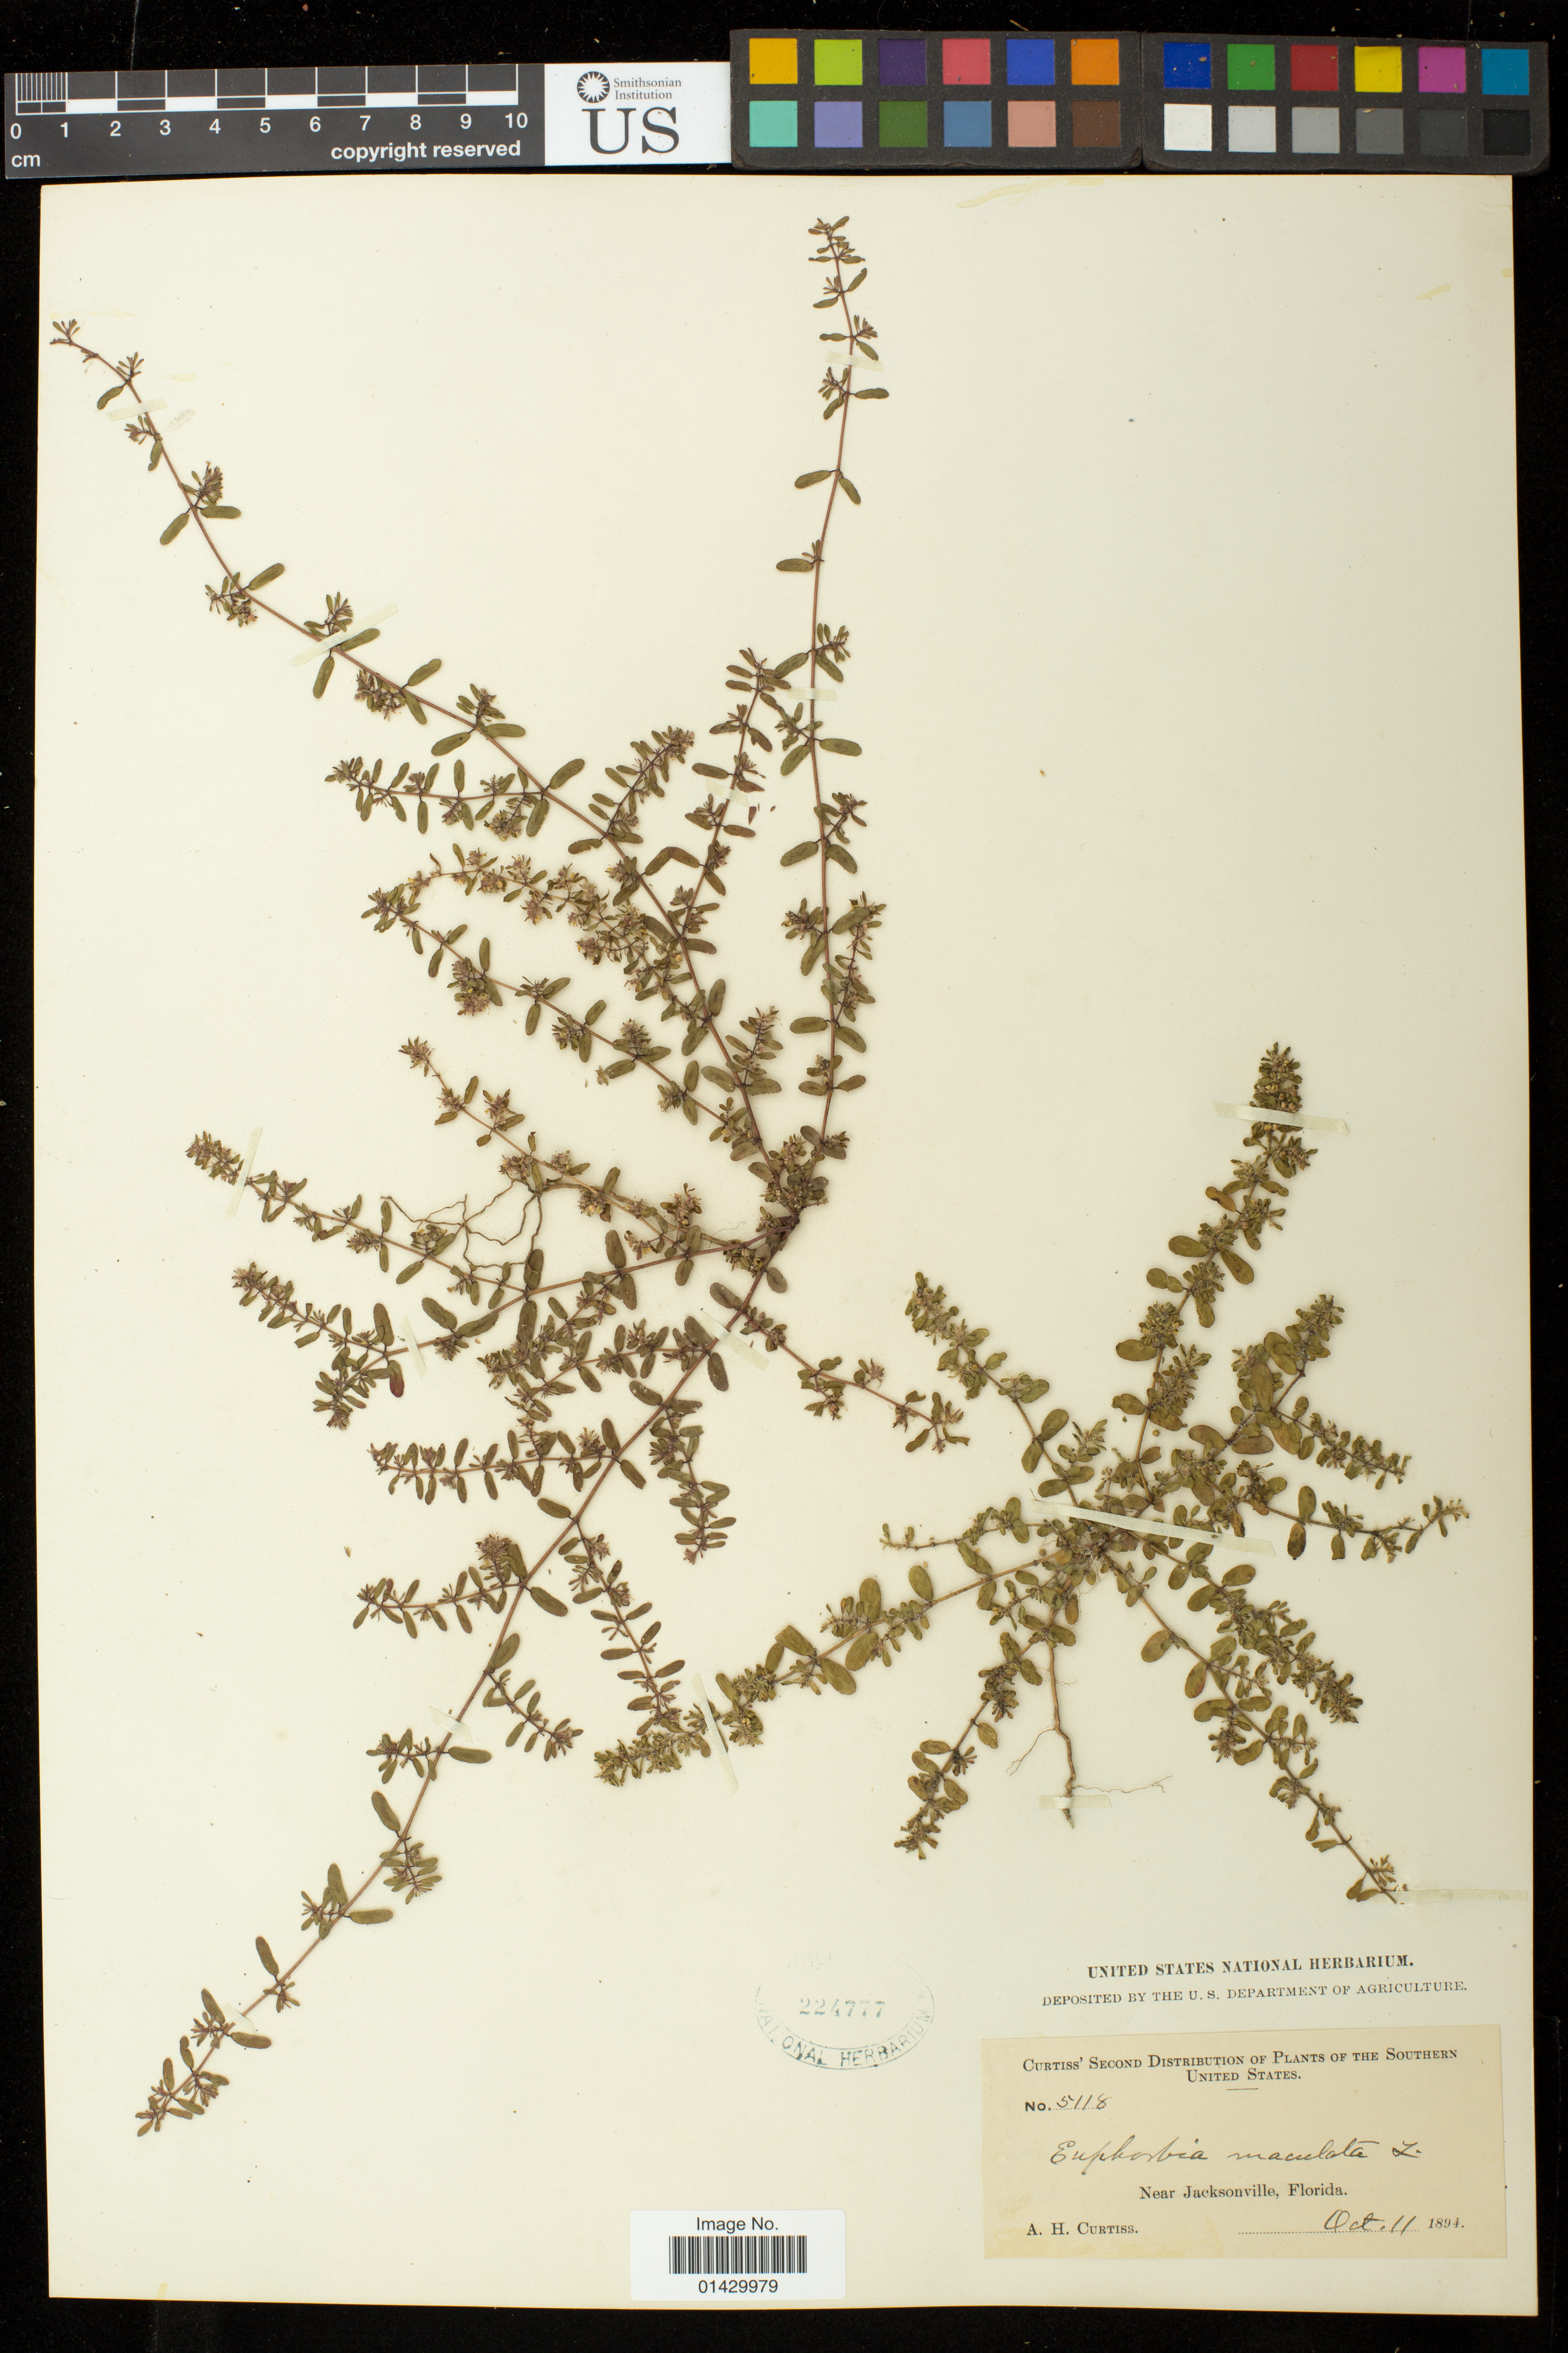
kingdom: Plantae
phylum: Tracheophyta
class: Magnoliopsida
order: Malpighiales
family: Euphorbiaceae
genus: Euphorbia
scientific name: Euphorbia maculata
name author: L.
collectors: A. H. Curtiss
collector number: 5118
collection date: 1894-10-11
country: United States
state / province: Florida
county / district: Duval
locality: Near Jacksonville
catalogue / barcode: US 224777